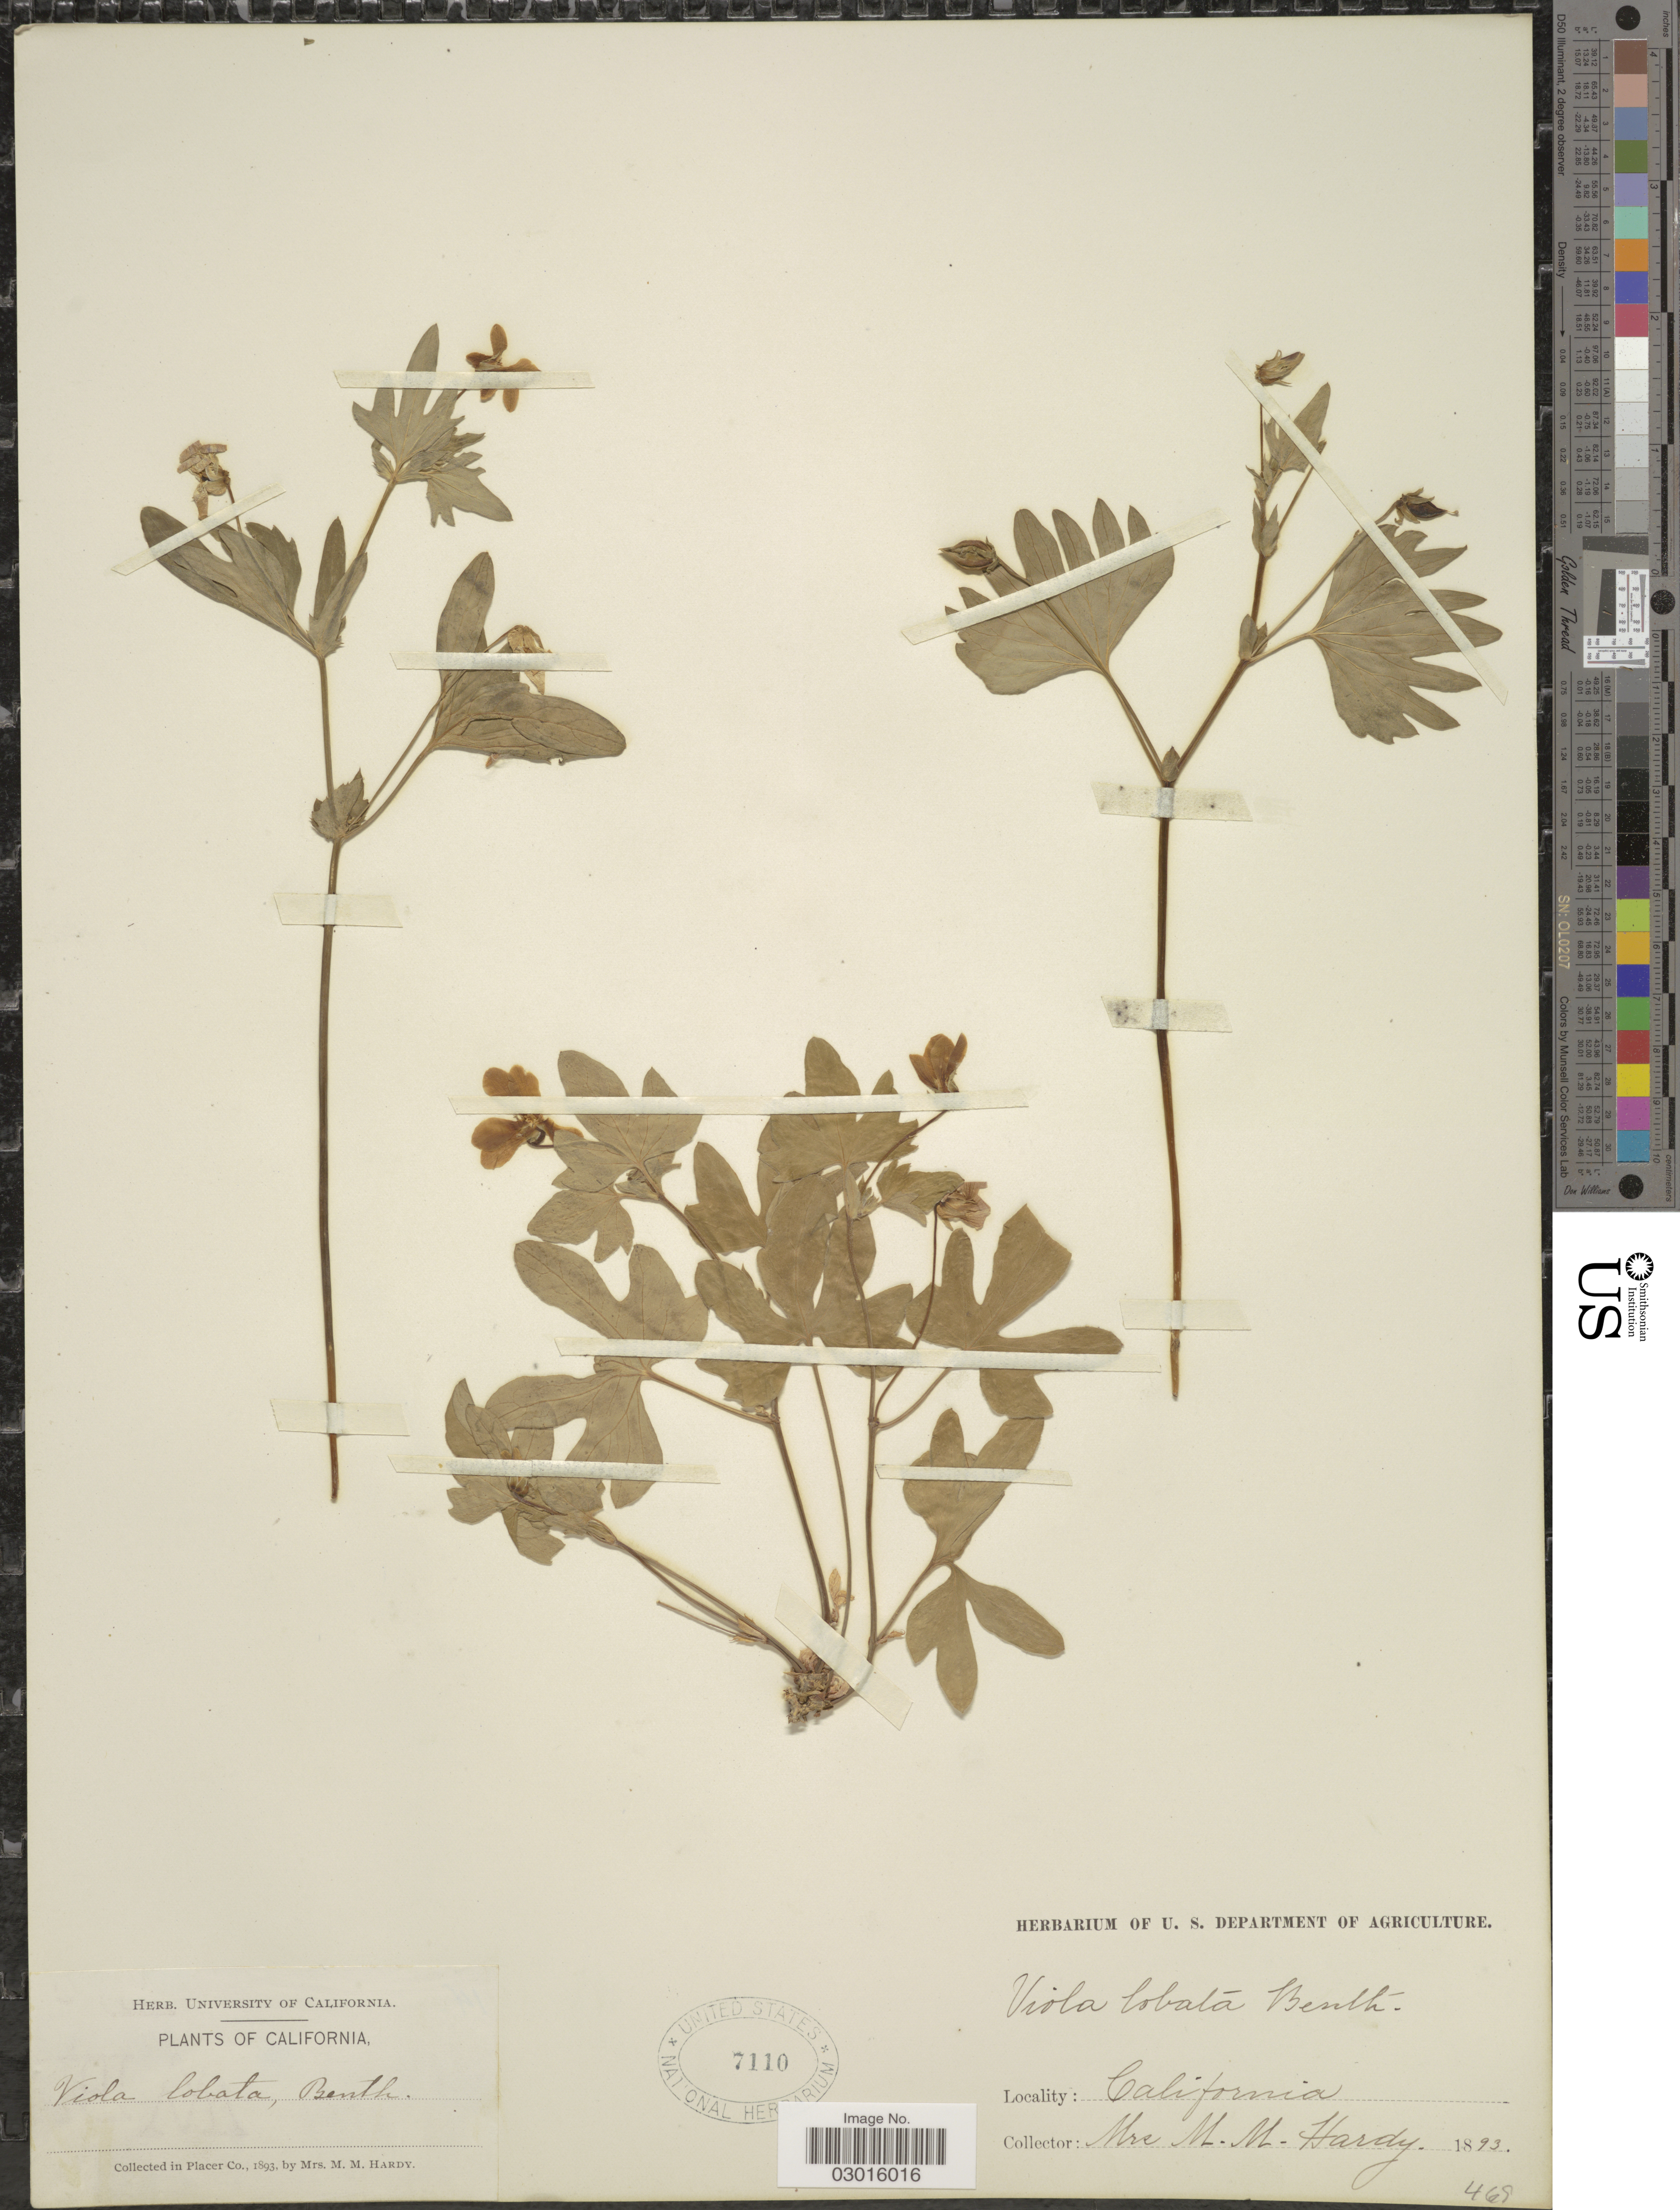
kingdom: Plantae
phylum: Tracheophyta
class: Magnoliopsida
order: Malpighiales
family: Violaceae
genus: Viola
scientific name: Viola lobata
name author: Benth.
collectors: Mrs. M. M. Hardy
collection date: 1893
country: United States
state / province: California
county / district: Placer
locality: Placer Co.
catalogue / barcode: US 7110